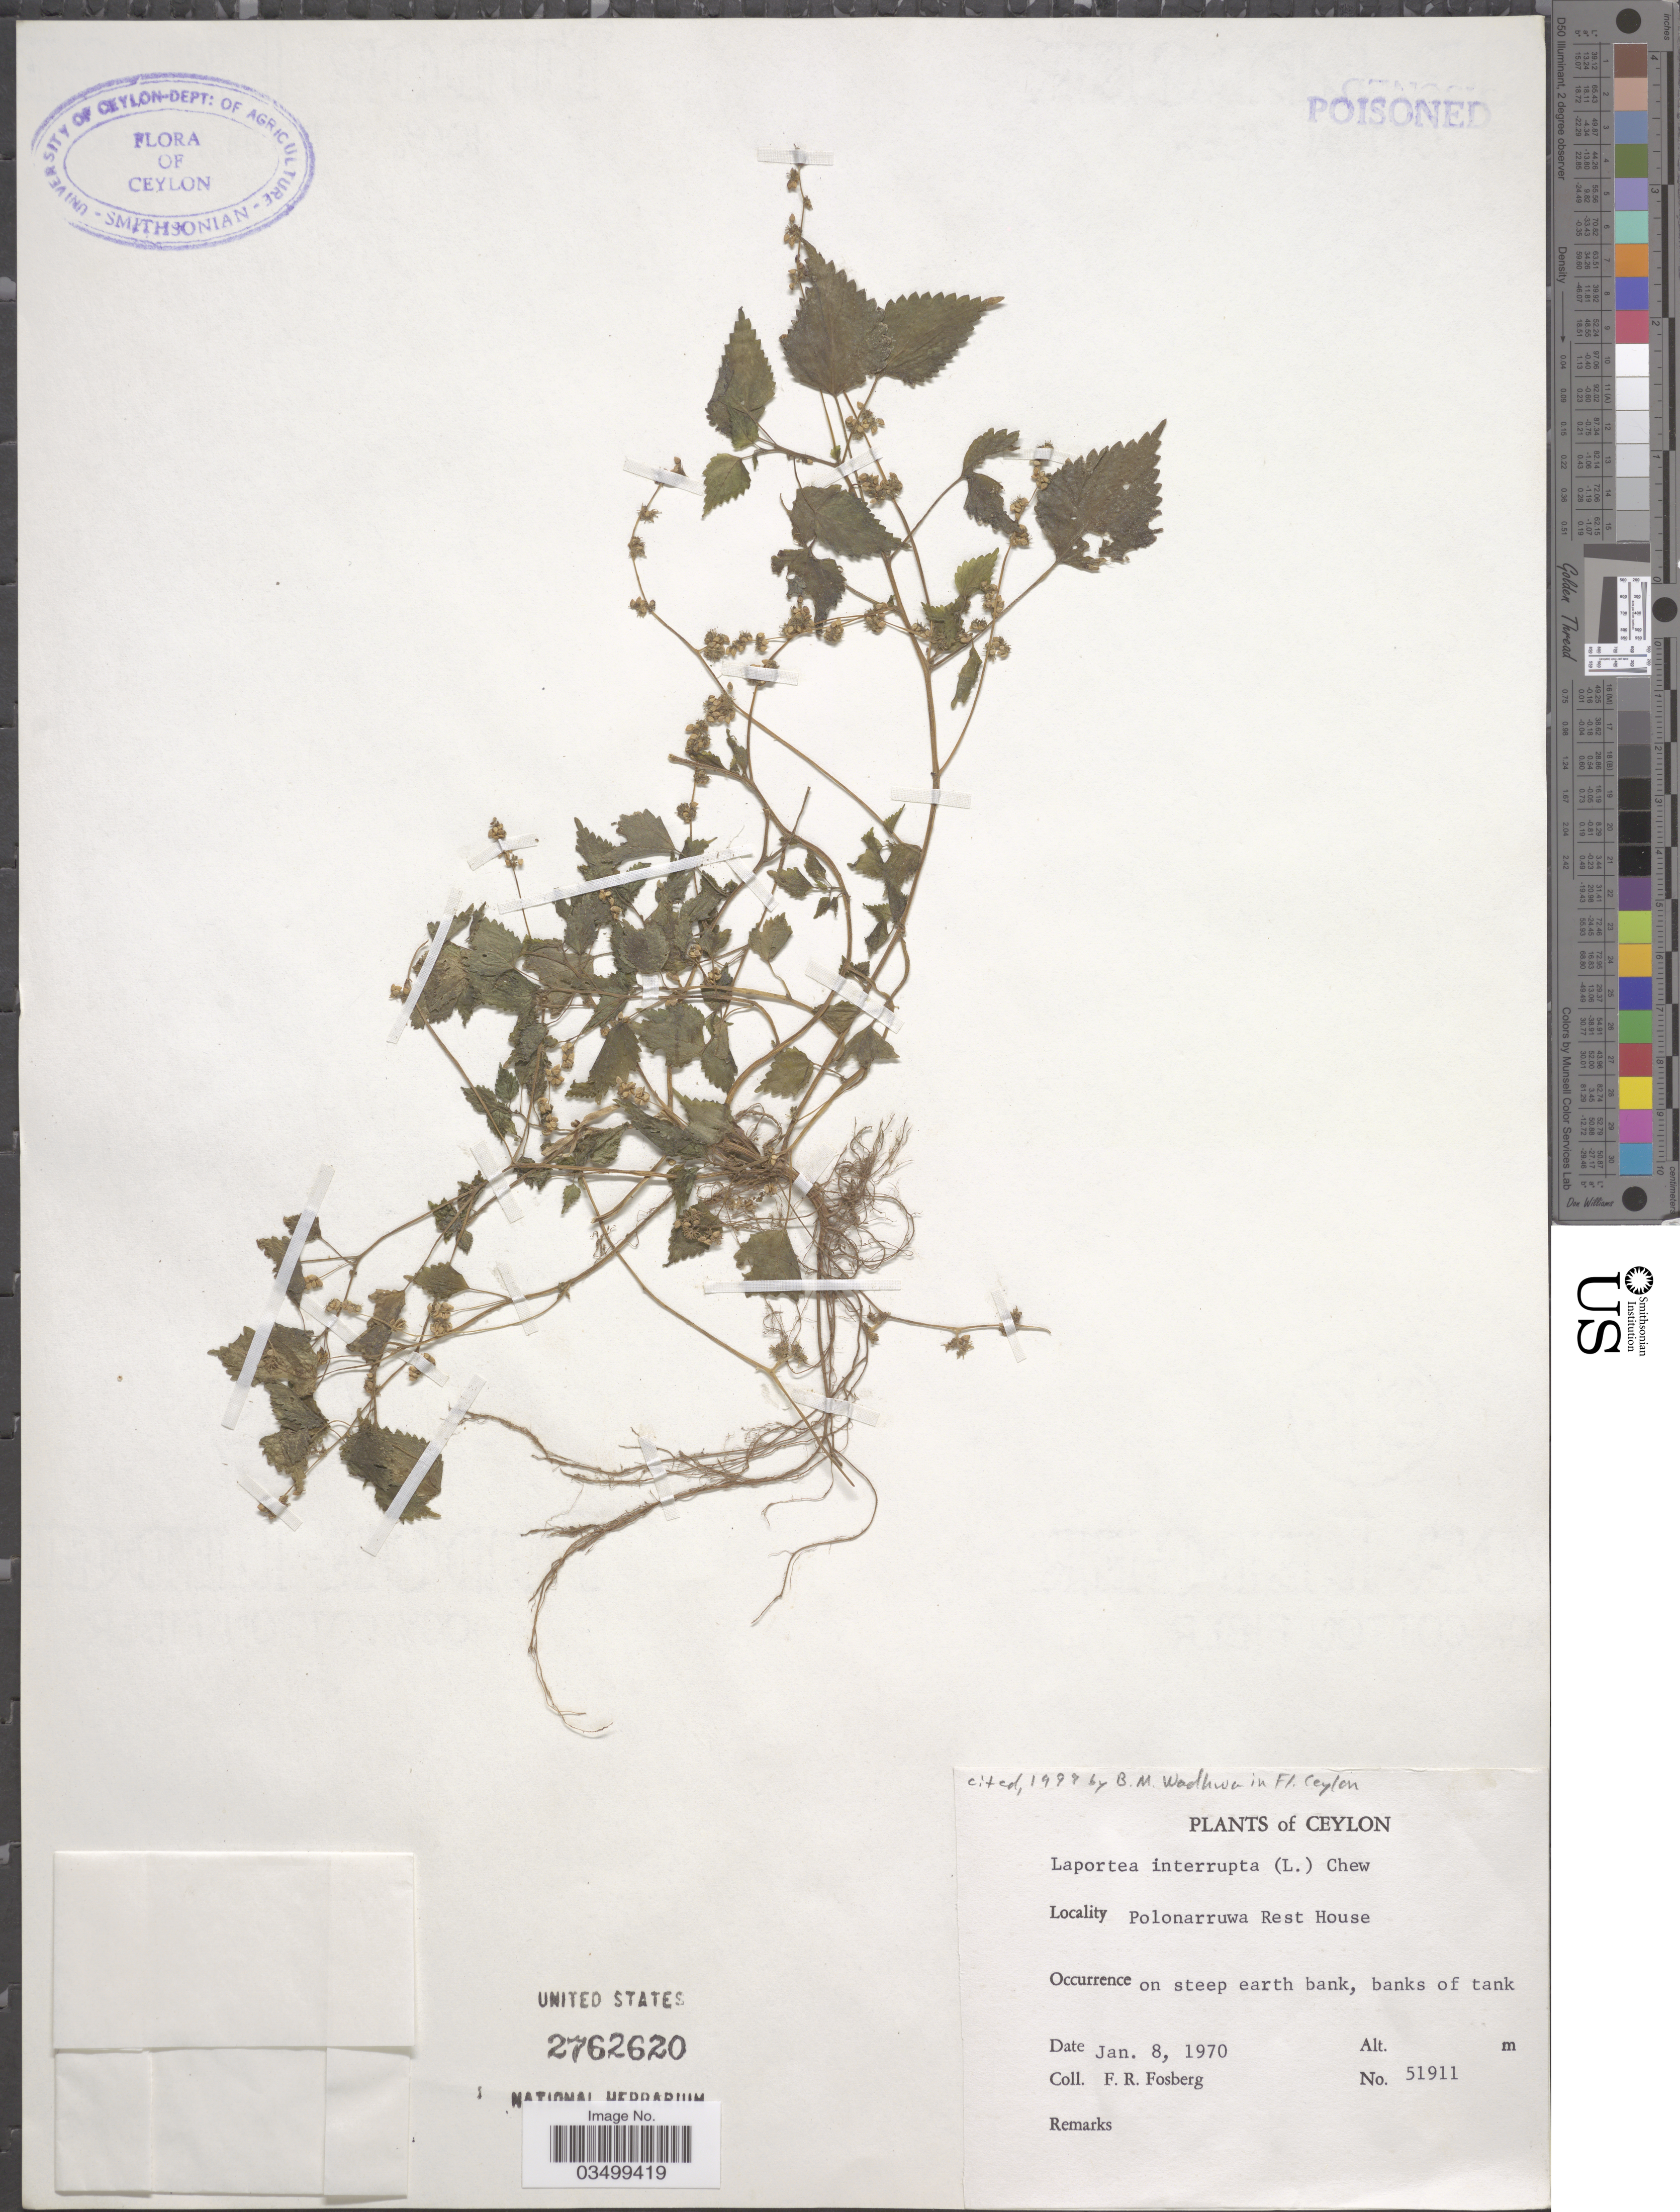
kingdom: Plantae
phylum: Tracheophyta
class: Magnoliopsida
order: Rosales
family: Urticaceae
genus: Laportea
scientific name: Laportea interrupta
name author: (L.) Chew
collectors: F. R. Fosberg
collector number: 51911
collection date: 1970-01-08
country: Sri Lanka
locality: Polonarruwa Rest House.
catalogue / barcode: US 2762620